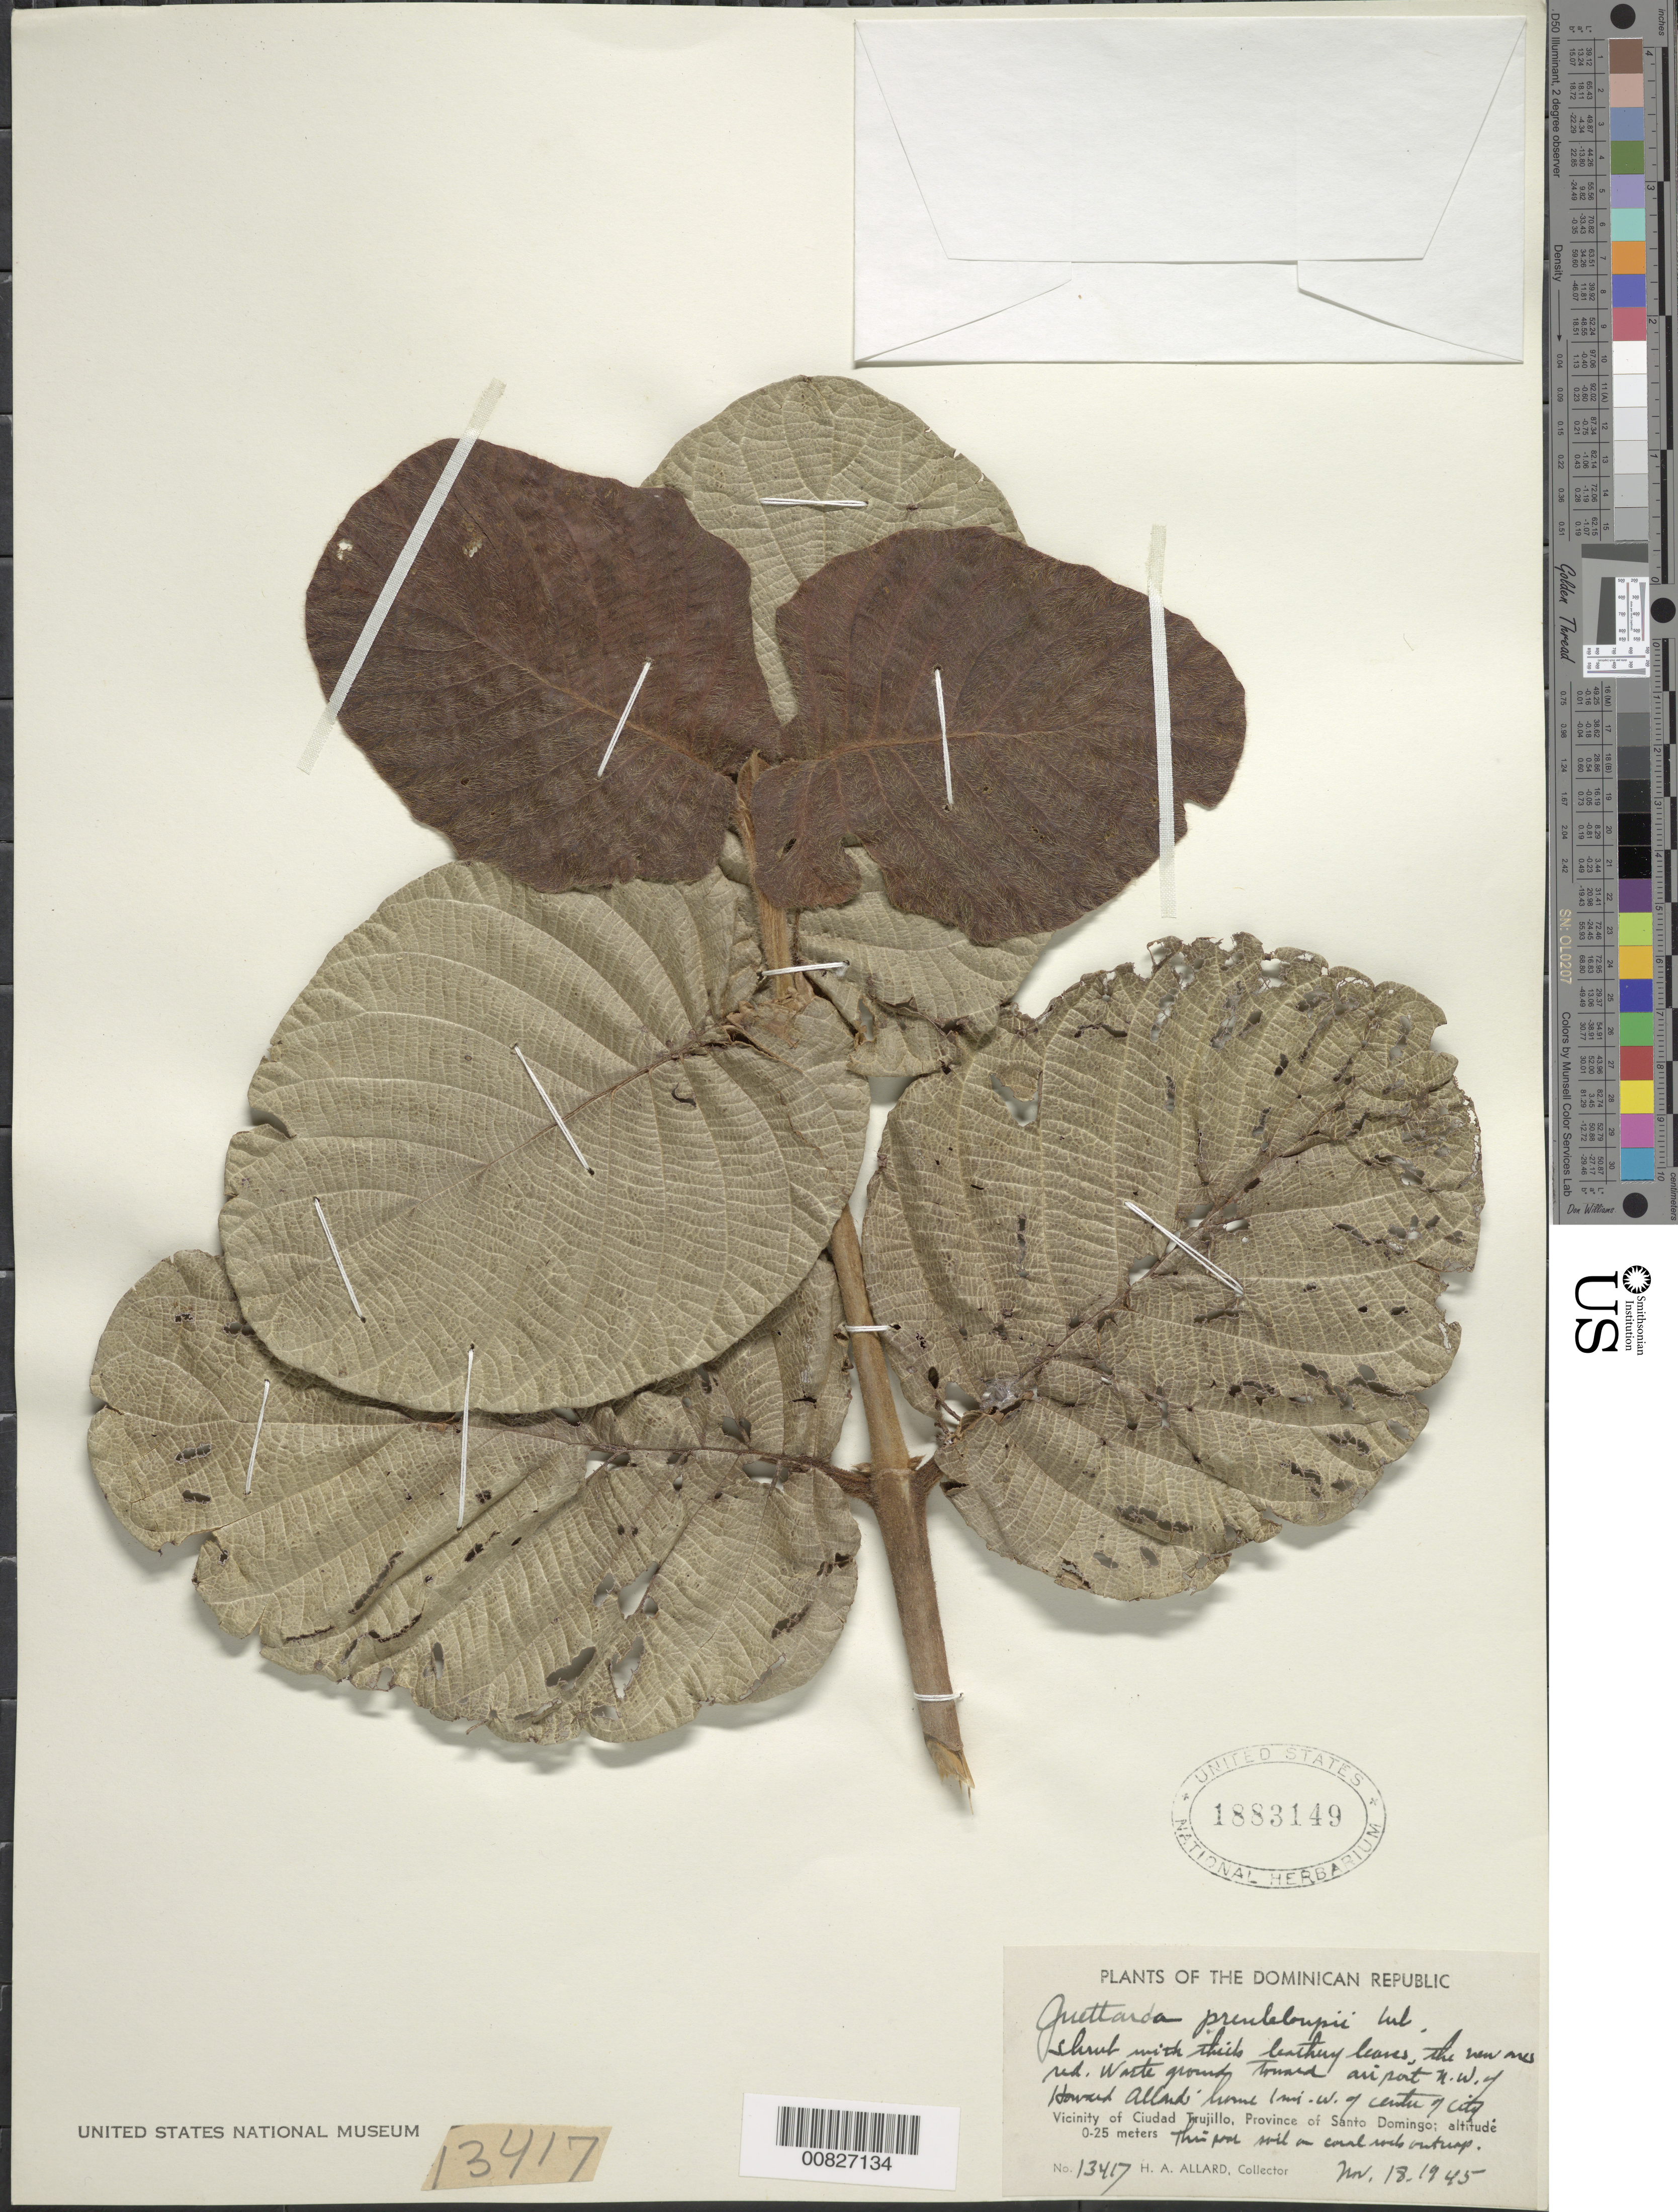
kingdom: Plantae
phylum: Tracheophyta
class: Magnoliopsida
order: Gentianales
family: Rubiaceae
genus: Guettarda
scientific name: Guettarda prenleloupii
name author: Urb.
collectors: H. A. Allard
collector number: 13417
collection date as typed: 18 Nov 1945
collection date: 1945-11-18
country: Dominican Republic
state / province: Distrito Nacional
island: Hispaniola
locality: Vicinity of Santo Domingo City, toward airport NW of Howard Allard's home, 1 mi W of center of city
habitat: Waste ground, .. soil on coral rock outcrop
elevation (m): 0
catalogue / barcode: US 1883149